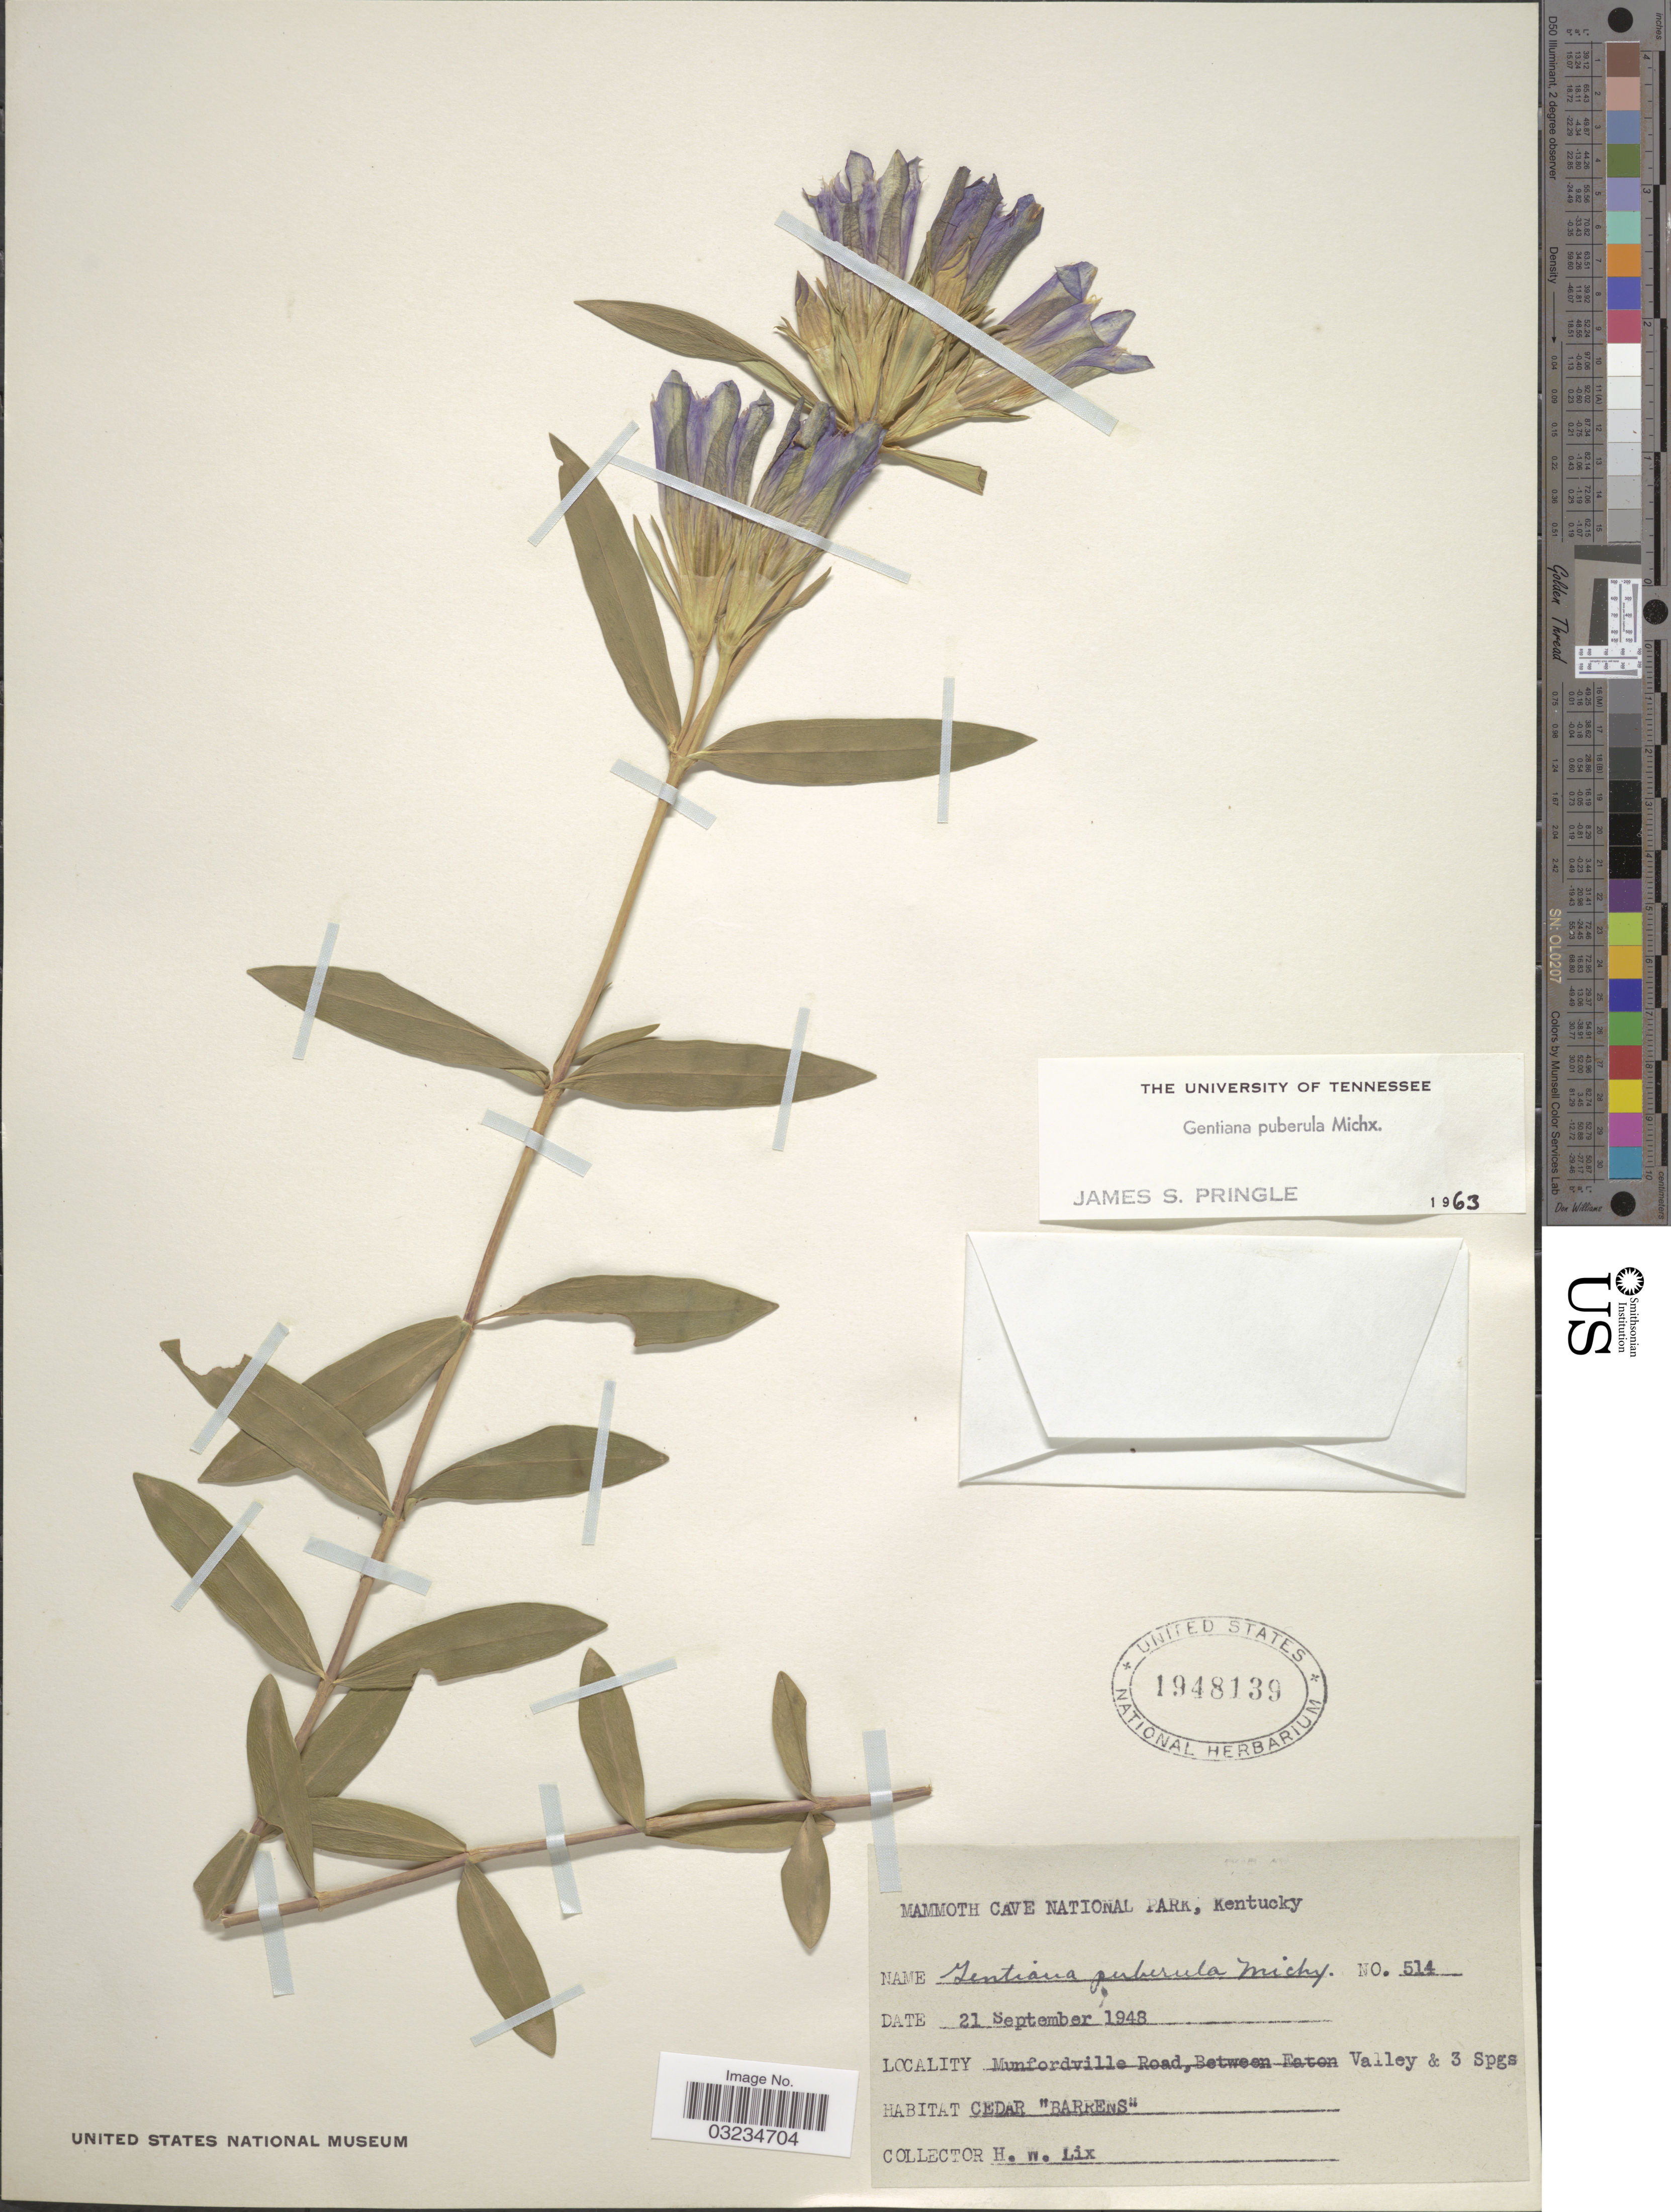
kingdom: Plantae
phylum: Tracheophyta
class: Magnoliopsida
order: Gentianales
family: Gentianaceae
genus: Gentiana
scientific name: Gentiana puberula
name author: Michx.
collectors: H. W. Lix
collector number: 514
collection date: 1948-09-21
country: United States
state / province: Kentucky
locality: Mammoth Cave National Park. Munfordville Road, Between Eaton Valley & 3 Spgs.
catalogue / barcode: US 1948139